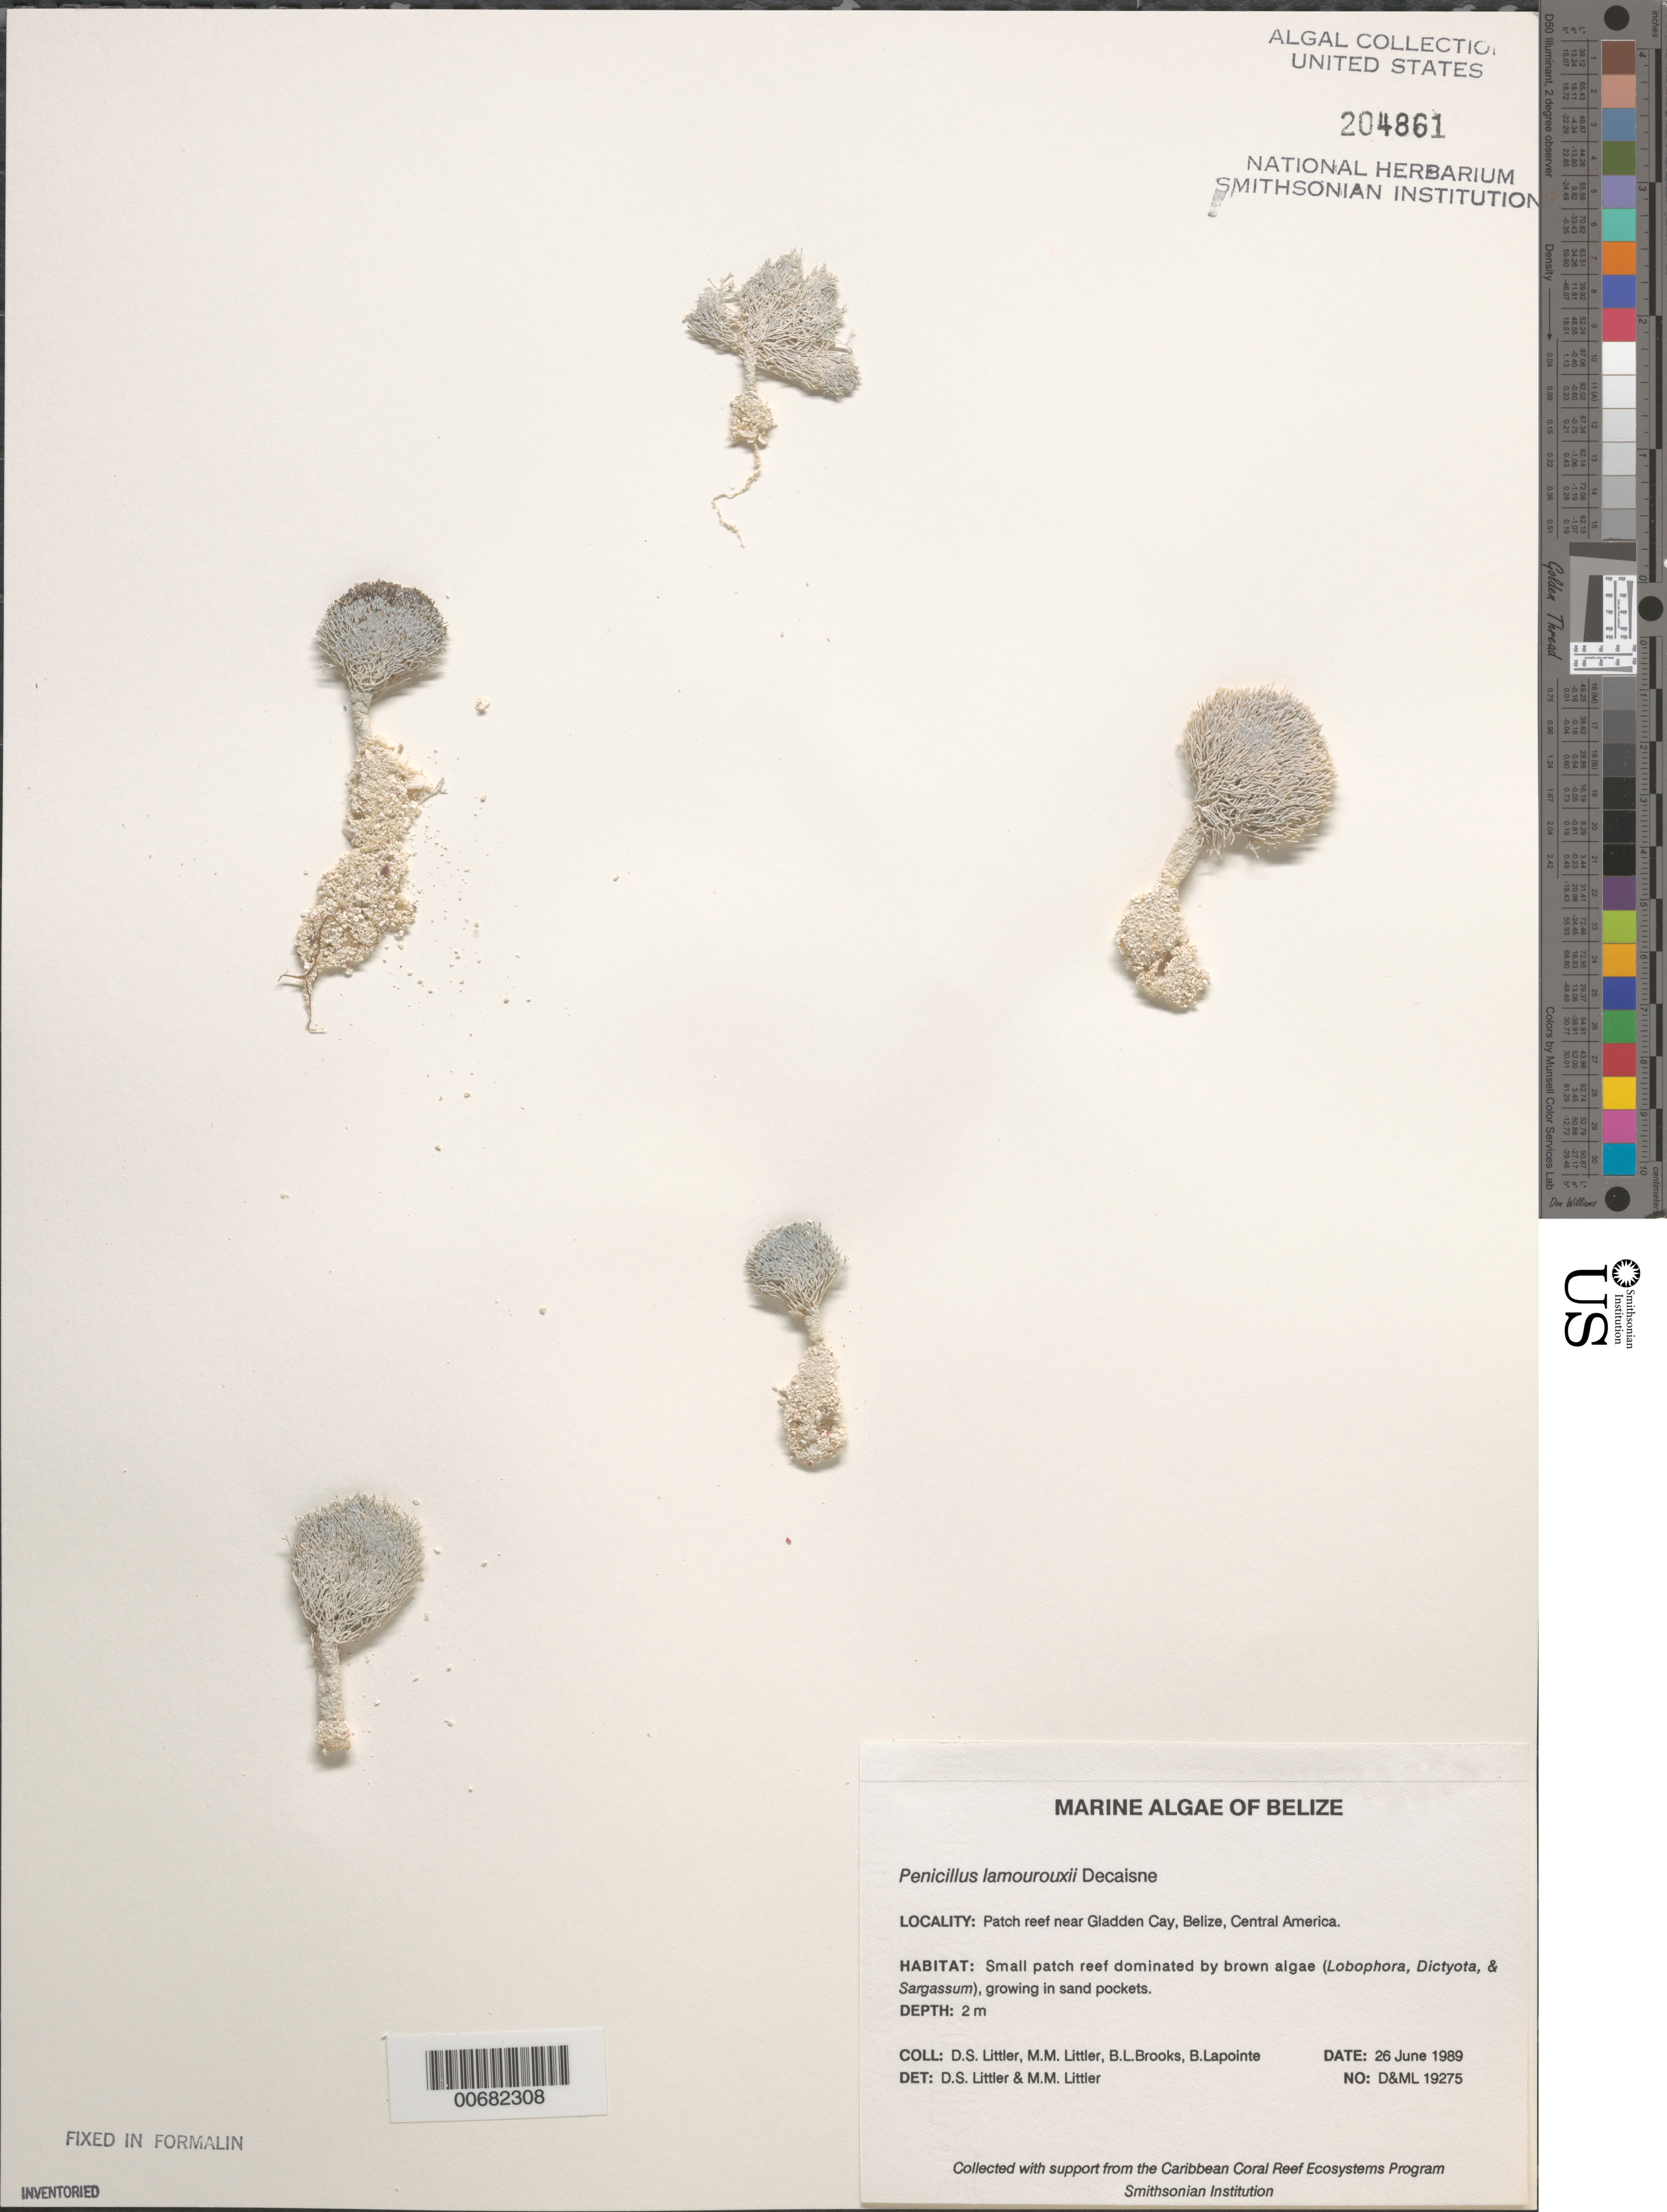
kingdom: Plantae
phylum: Chlorophyta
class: Ulvophyceae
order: Bryopsidales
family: Udoteaceae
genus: Penicillus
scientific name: Penicillus lamourouxii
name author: Decne.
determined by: Littler, D. S.; Littler, M. M.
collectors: D. S. Littler, M. M. Littler, B. Brooks & B. Lapointe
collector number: D&ML 19275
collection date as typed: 26 Jun 1989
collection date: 1989-06-26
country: Belize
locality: Patch reef near Gladden Cay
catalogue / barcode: US 204861